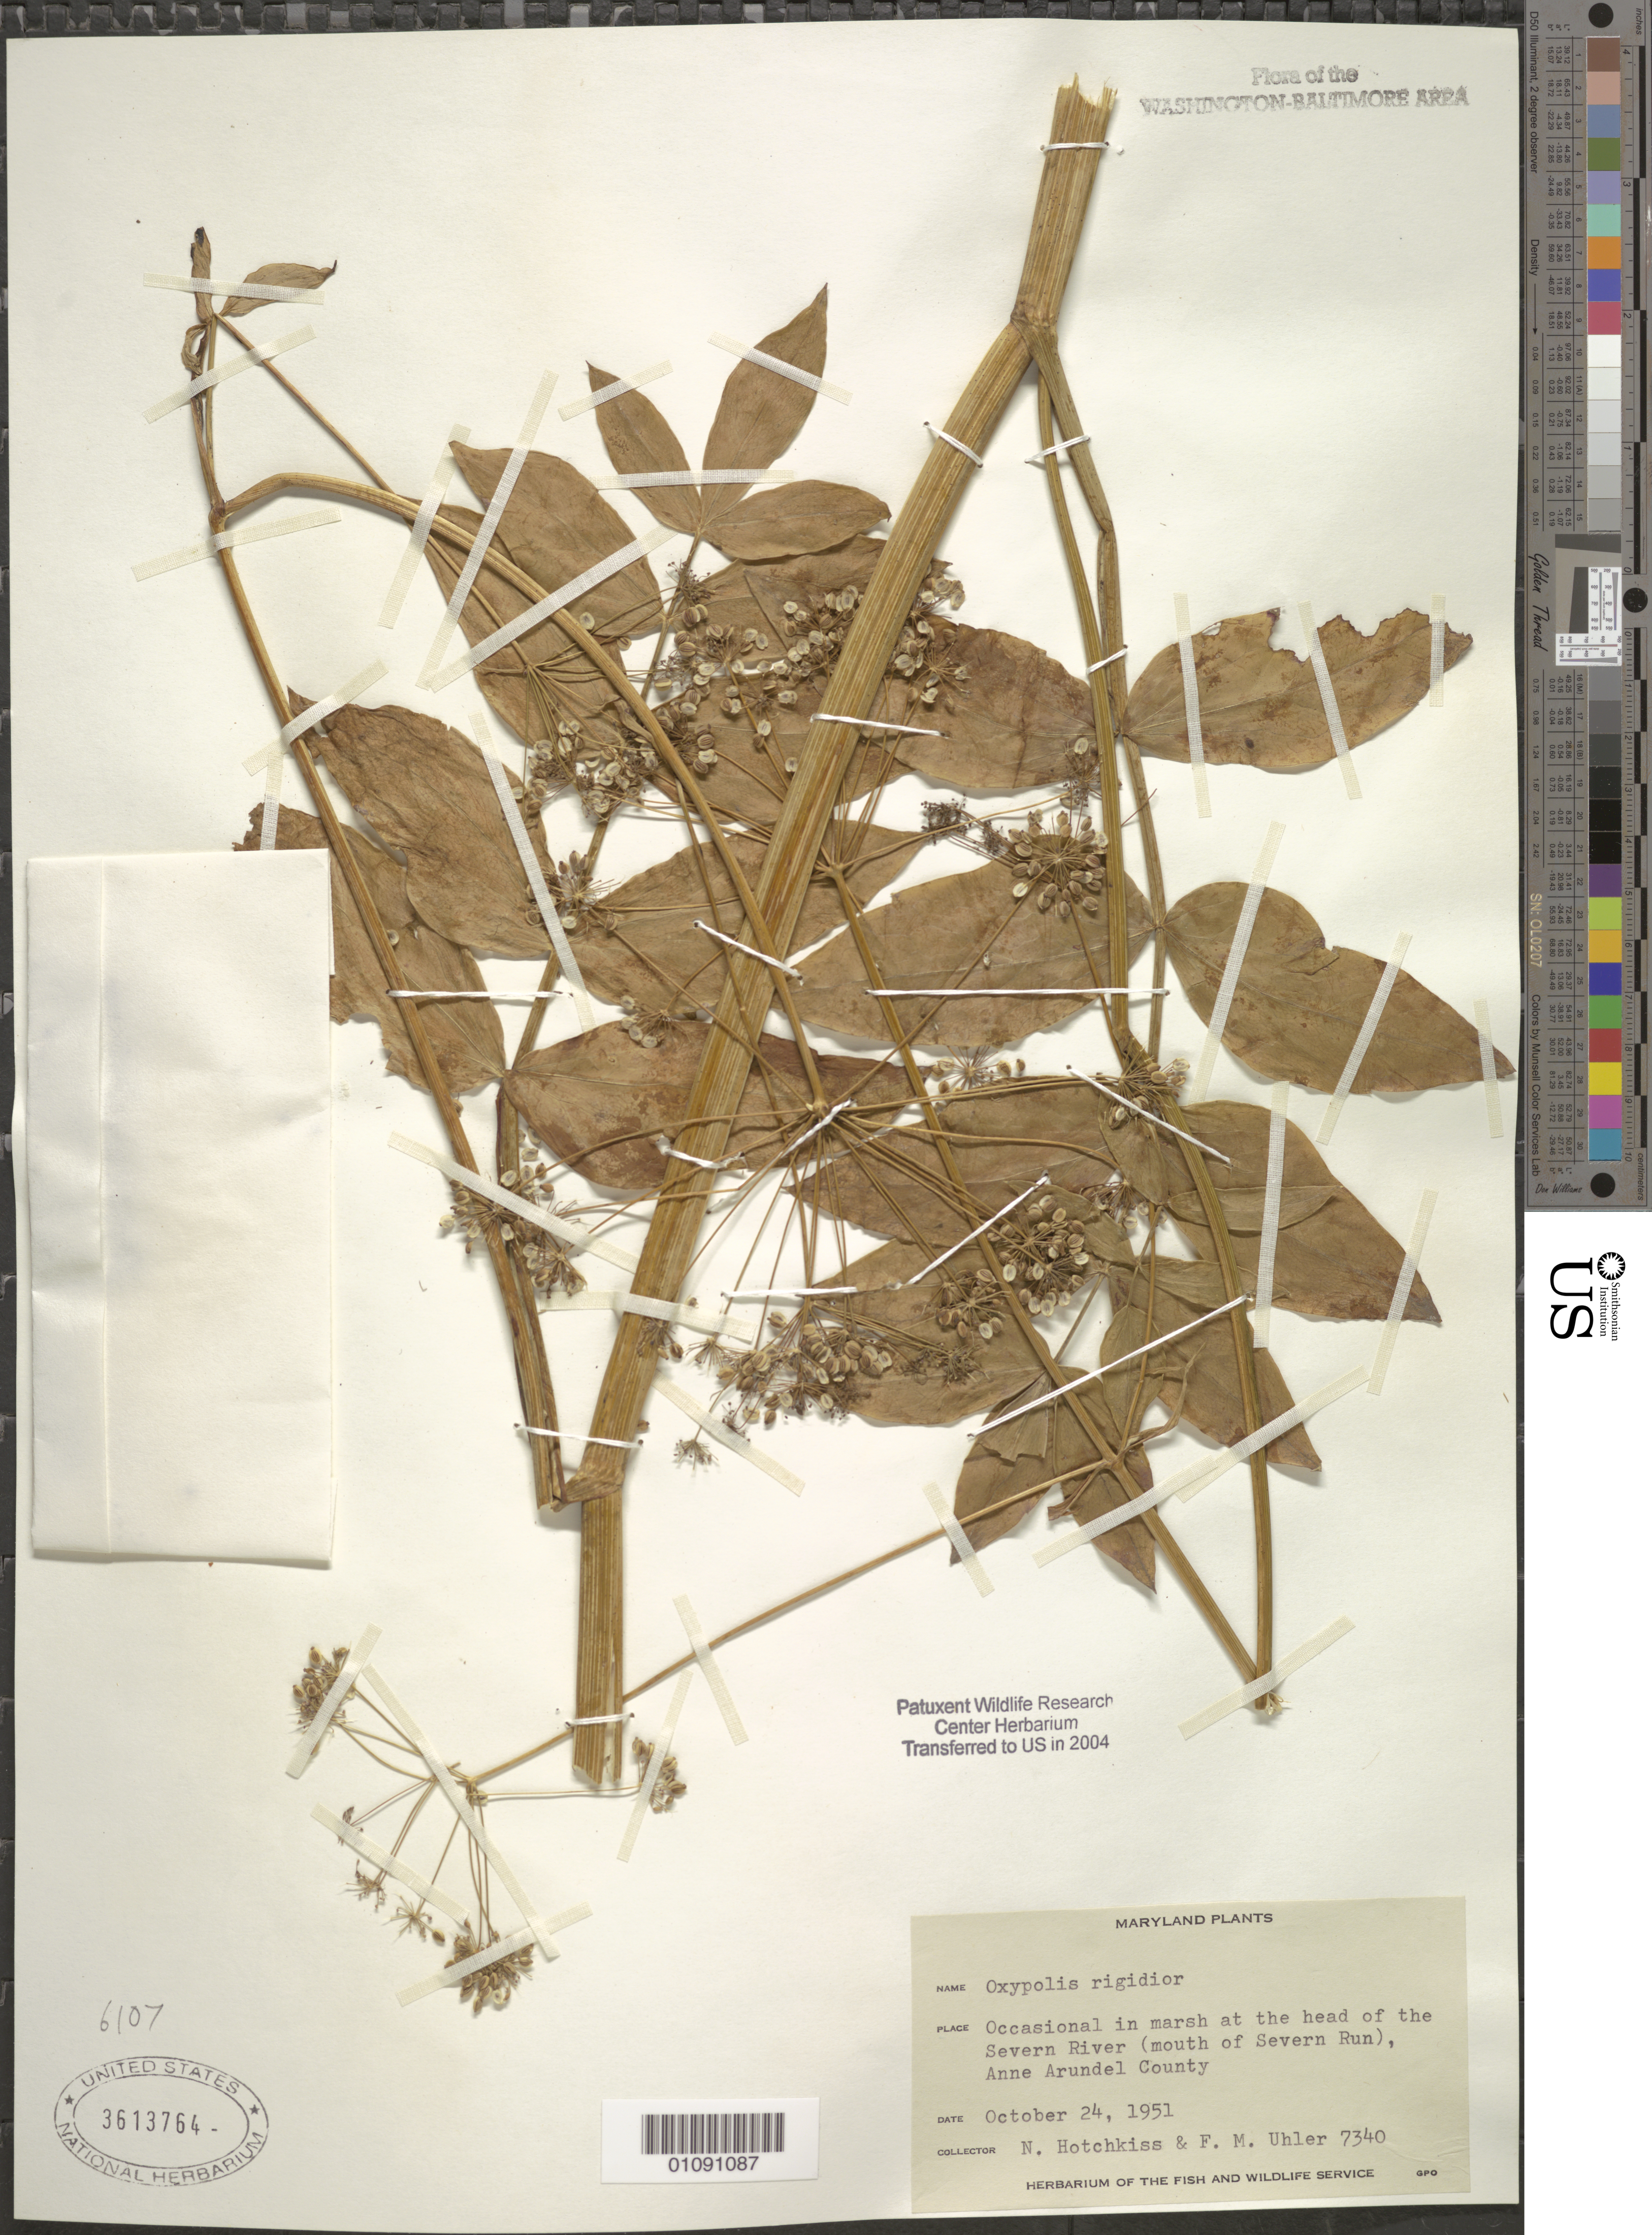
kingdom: Plantae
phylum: Tracheophyta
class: Magnoliopsida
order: Apiales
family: Apiaceae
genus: Oxypolis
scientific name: Oxypolis rigidior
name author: (L.) Raf.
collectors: N. Hotchkiss & F. M. Uhler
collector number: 7340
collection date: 1951-10-24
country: United States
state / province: Maryland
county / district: Anne Arundel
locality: Head of Severn River (mouth of Severn Run).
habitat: Occasional in marsh.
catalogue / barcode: US 3613764